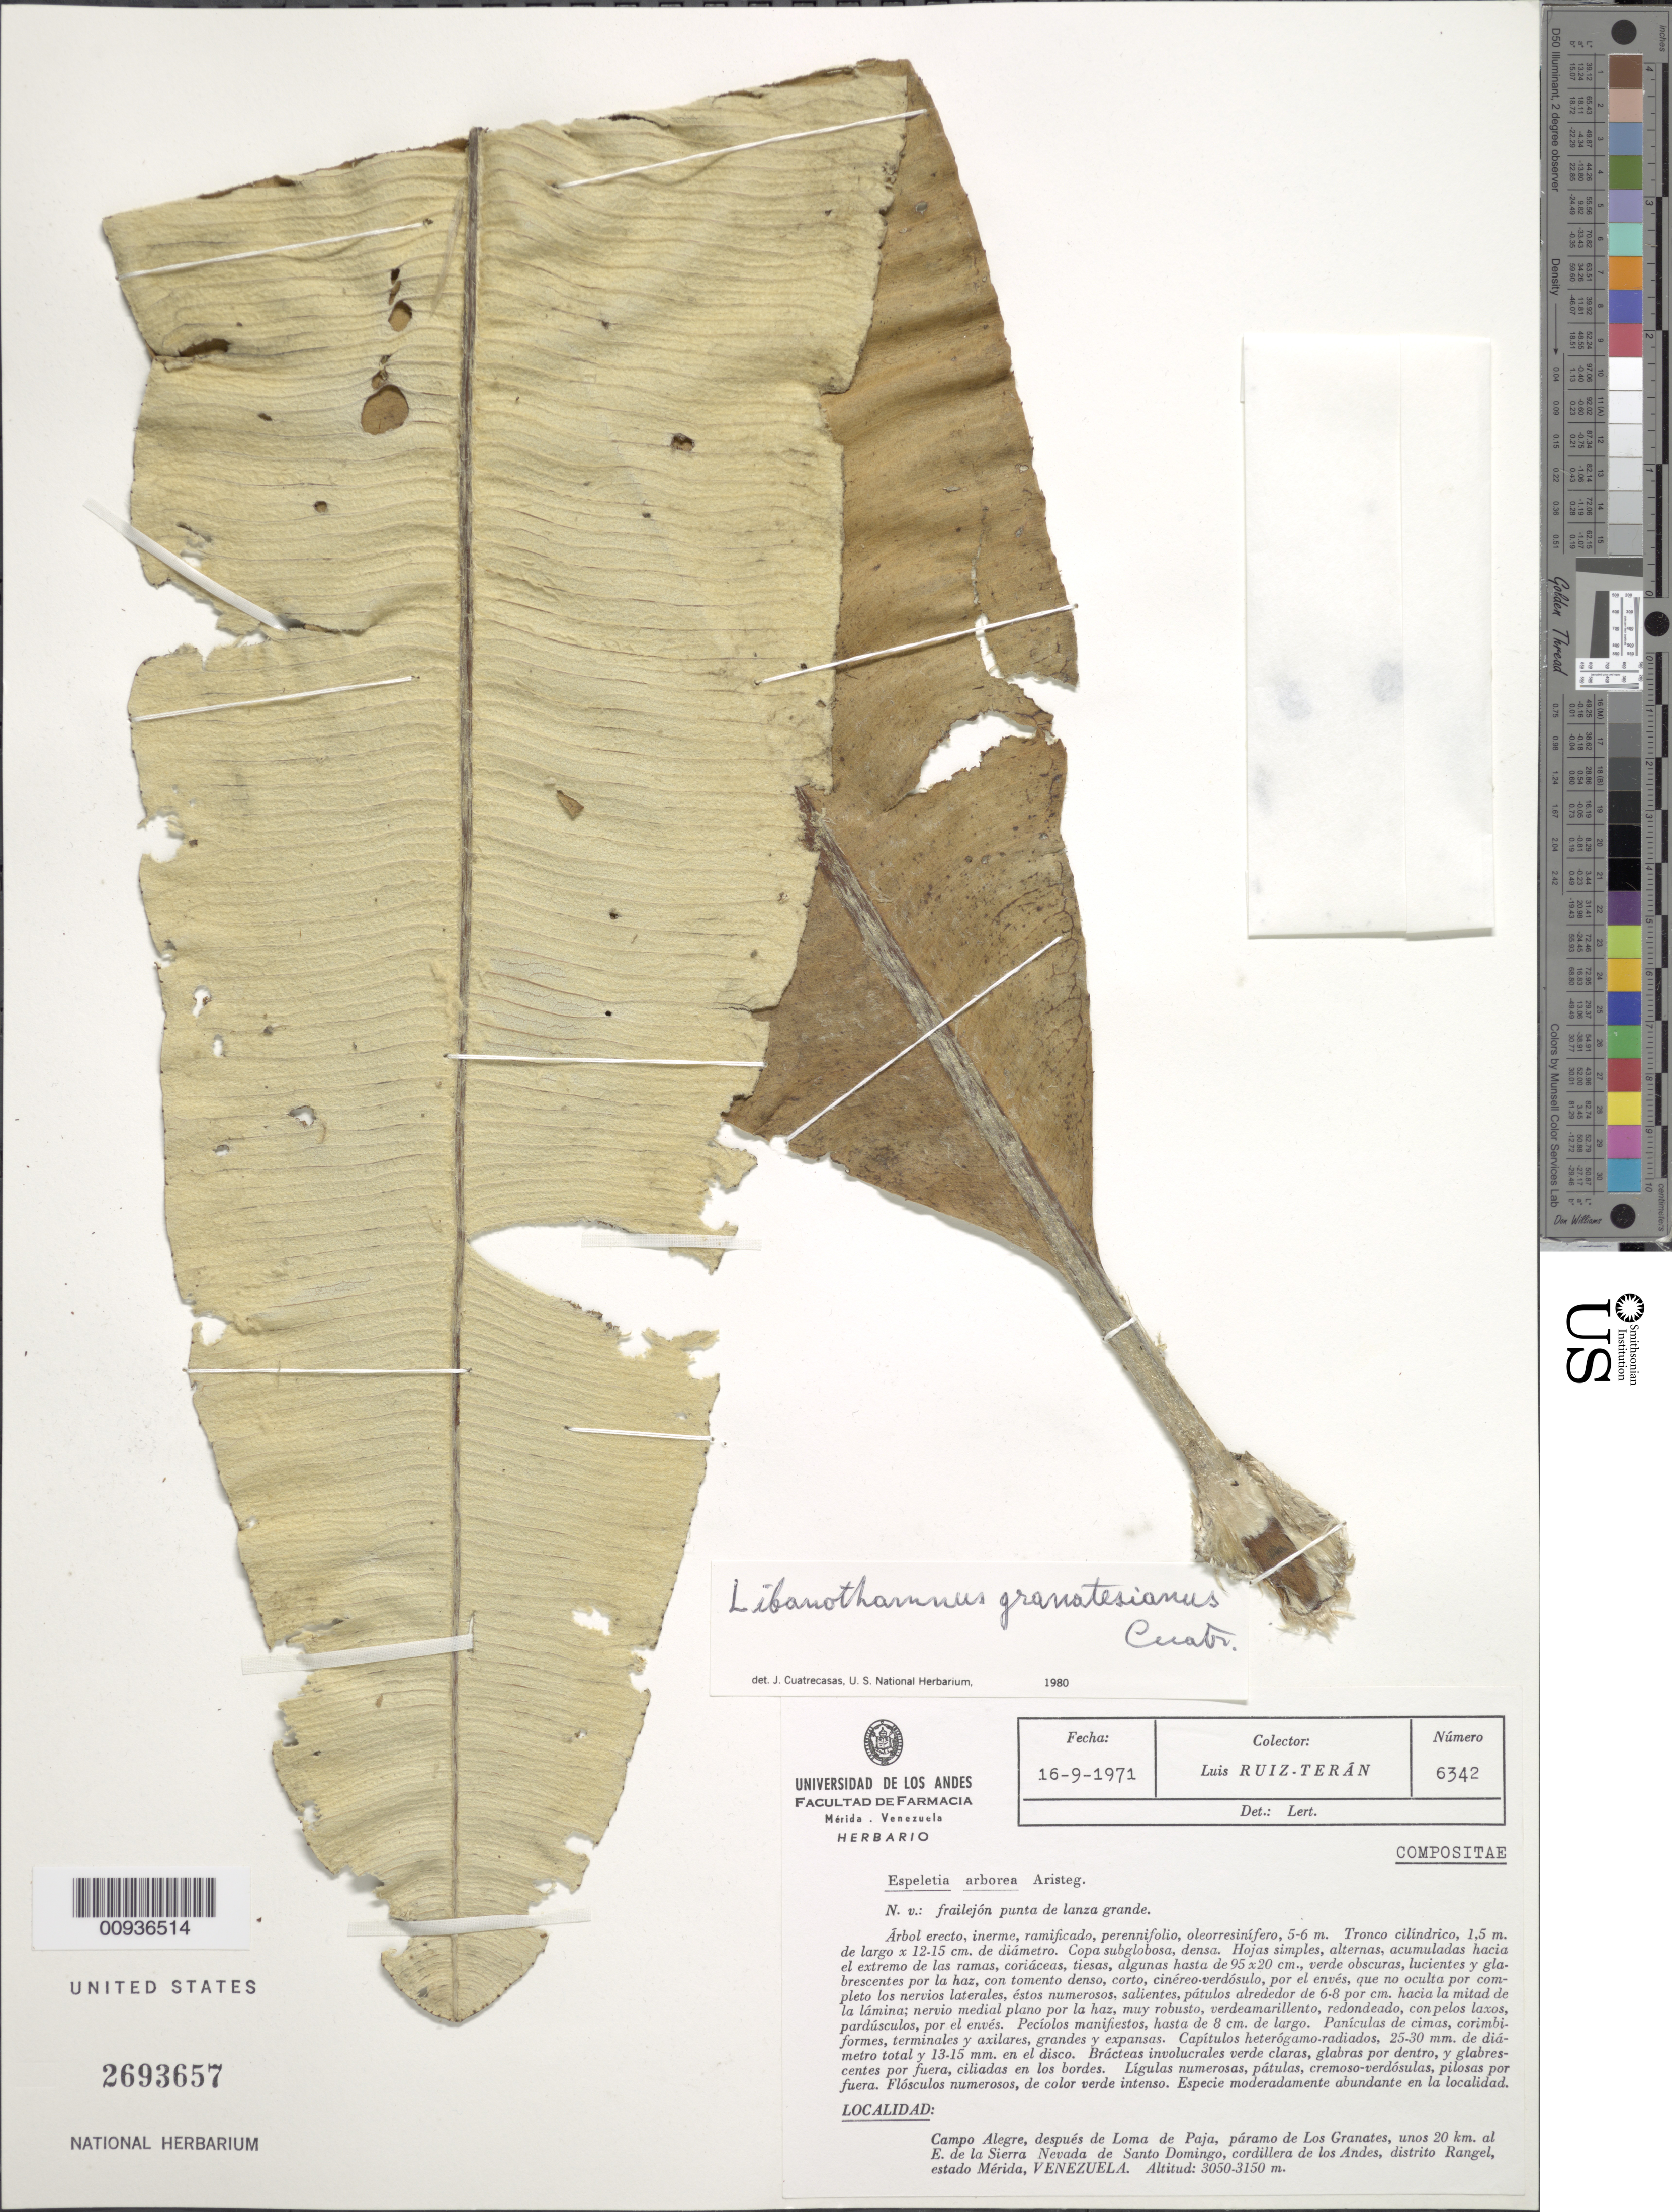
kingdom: Plantae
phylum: Tracheophyta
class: Magnoliopsida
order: Asterales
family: Asteraceae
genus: Libanothamnus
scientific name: Libanothamnus banksiifolius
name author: (Sch. Bip. & Ettingsh.) Cuatrec.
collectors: L. E. Ruíz-Terán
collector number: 6342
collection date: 1971-09-16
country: Venezuela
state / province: Mérida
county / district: Rangel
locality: Páramo de Los Granates. Campo Alegre, después de Loma de Paja, unos 20 km al E de la Sierra Nevada de Santo Domingo, Cordillera de los Andes.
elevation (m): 3050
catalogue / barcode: US 2693657